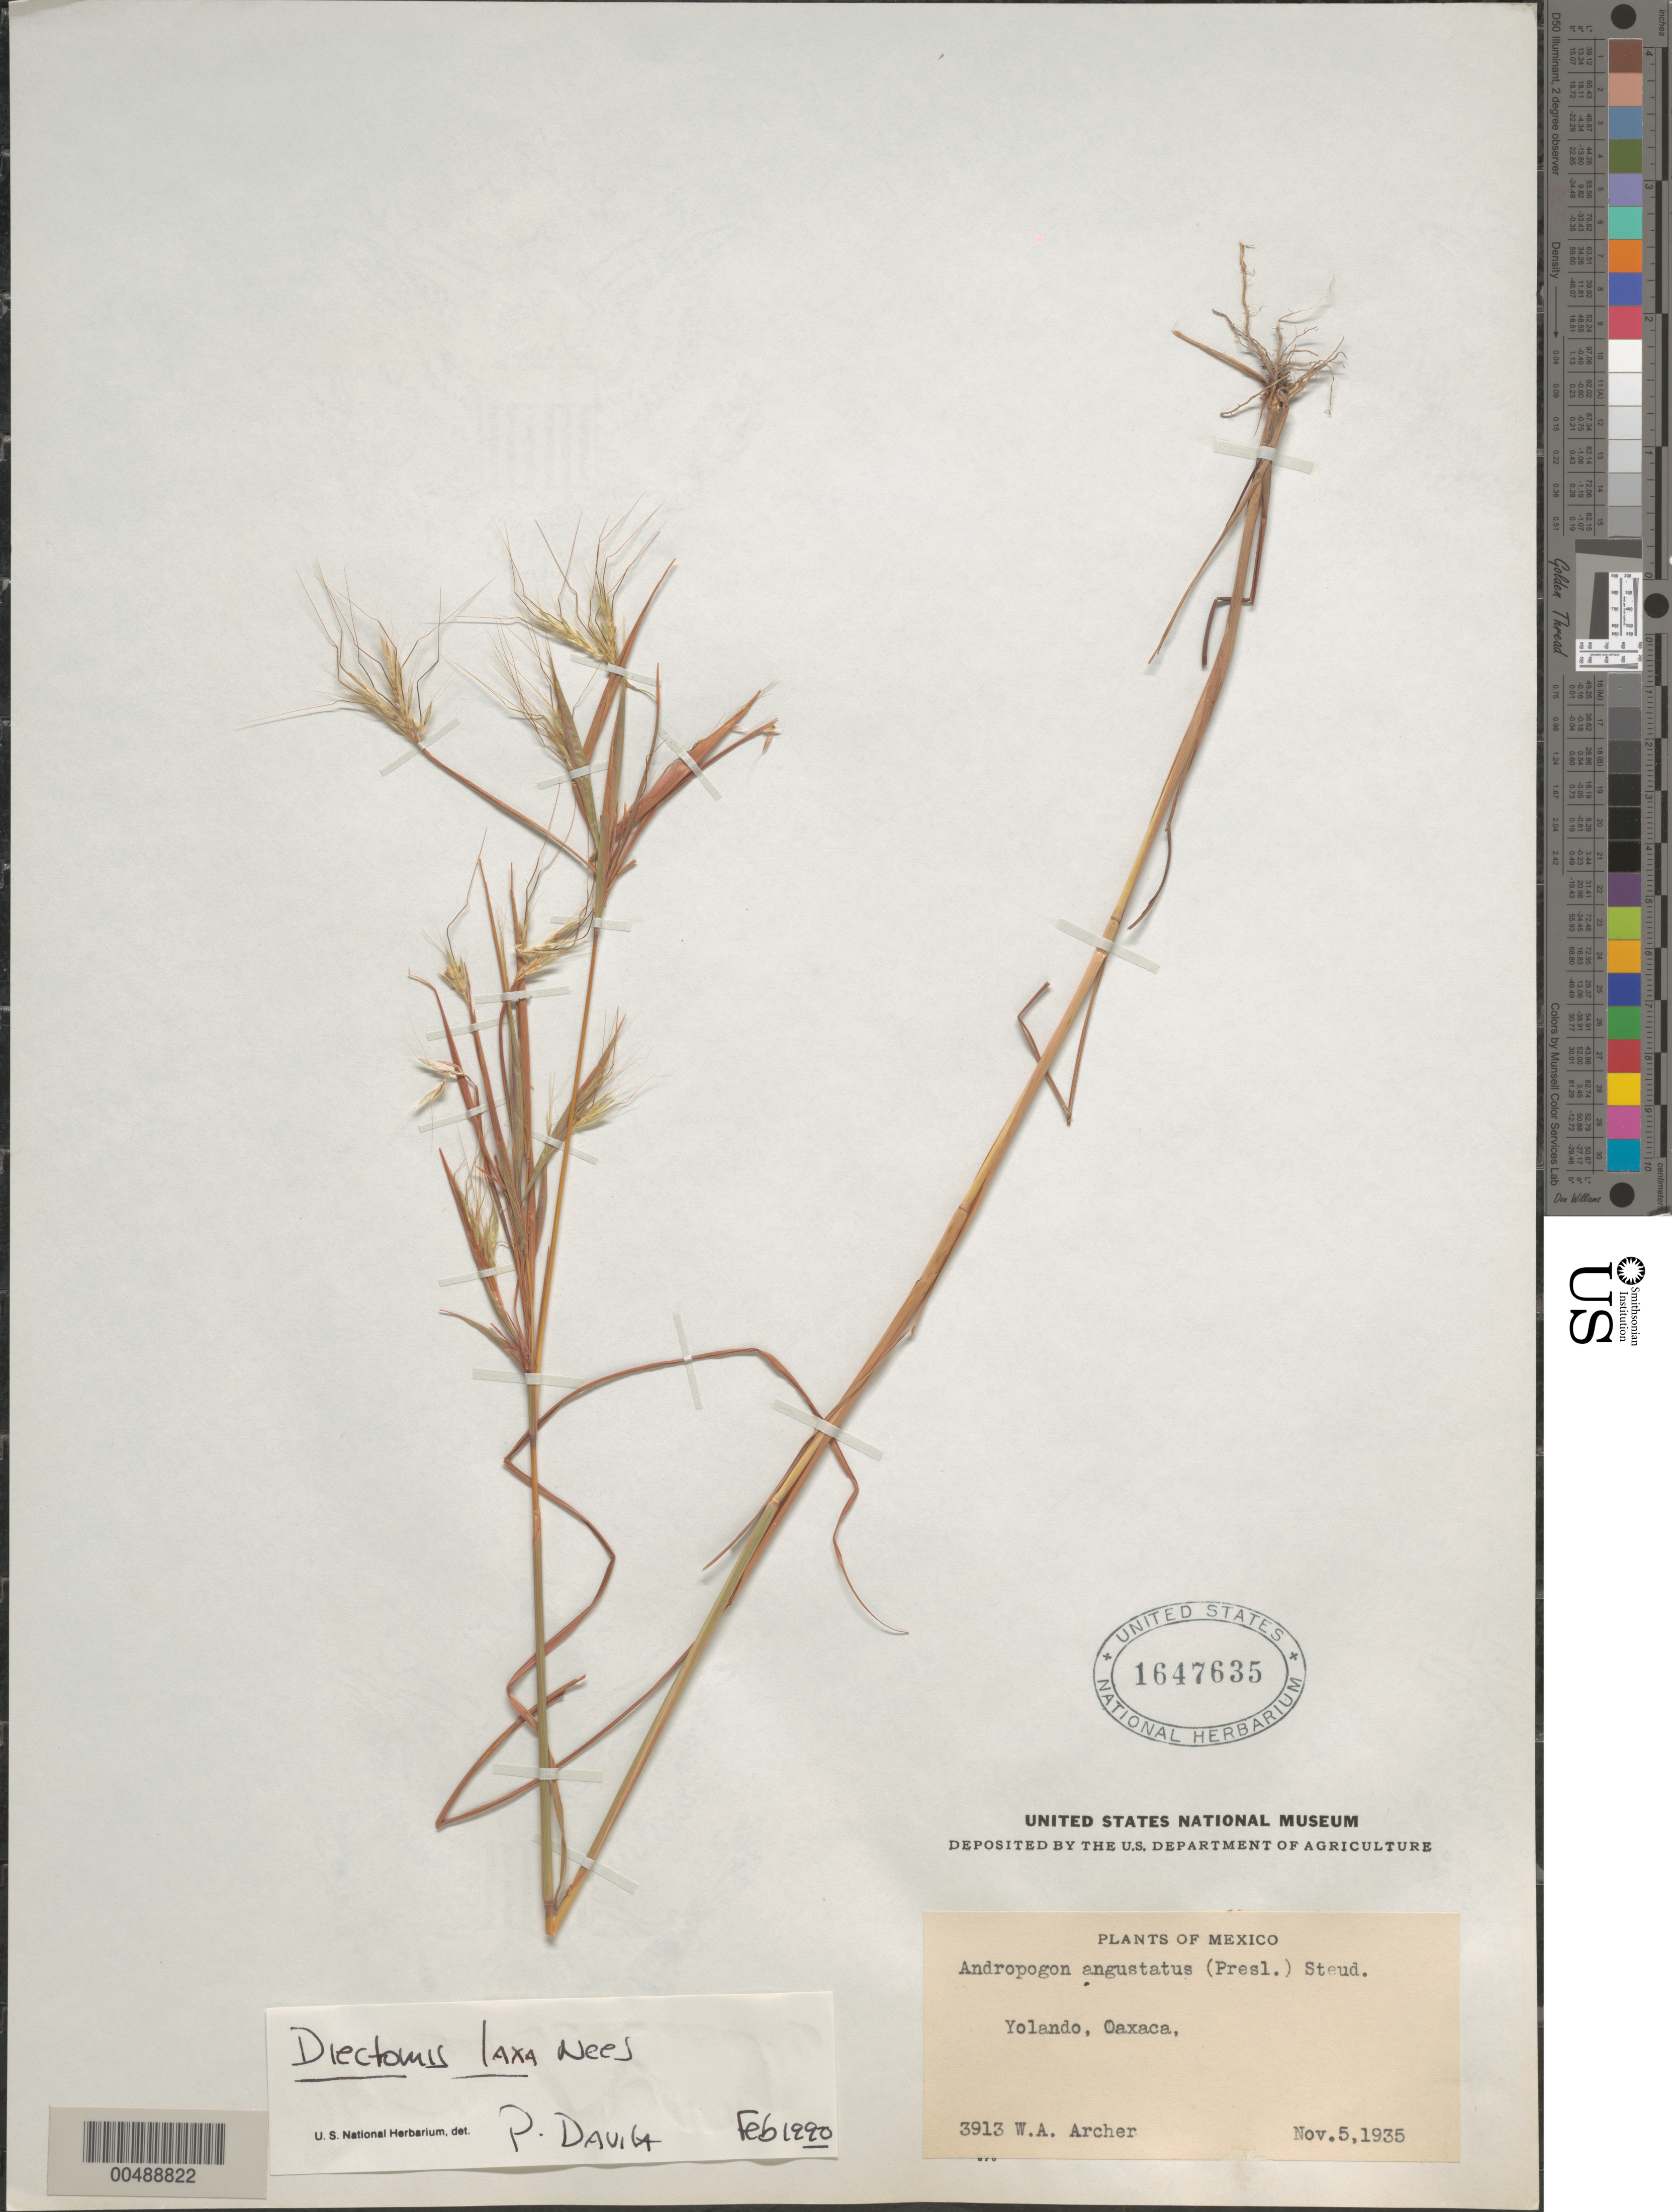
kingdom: Plantae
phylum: Tracheophyta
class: Liliopsida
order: Poales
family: Poaceae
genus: Diectomis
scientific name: Diectomis laxa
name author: Nees in Mart.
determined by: Dávila, P. D.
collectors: W. A. Archer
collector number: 3913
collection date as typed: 5 Nov 1935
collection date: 1935-11-05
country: Mexico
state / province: Oaxaca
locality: Yolando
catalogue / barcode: US 1647635